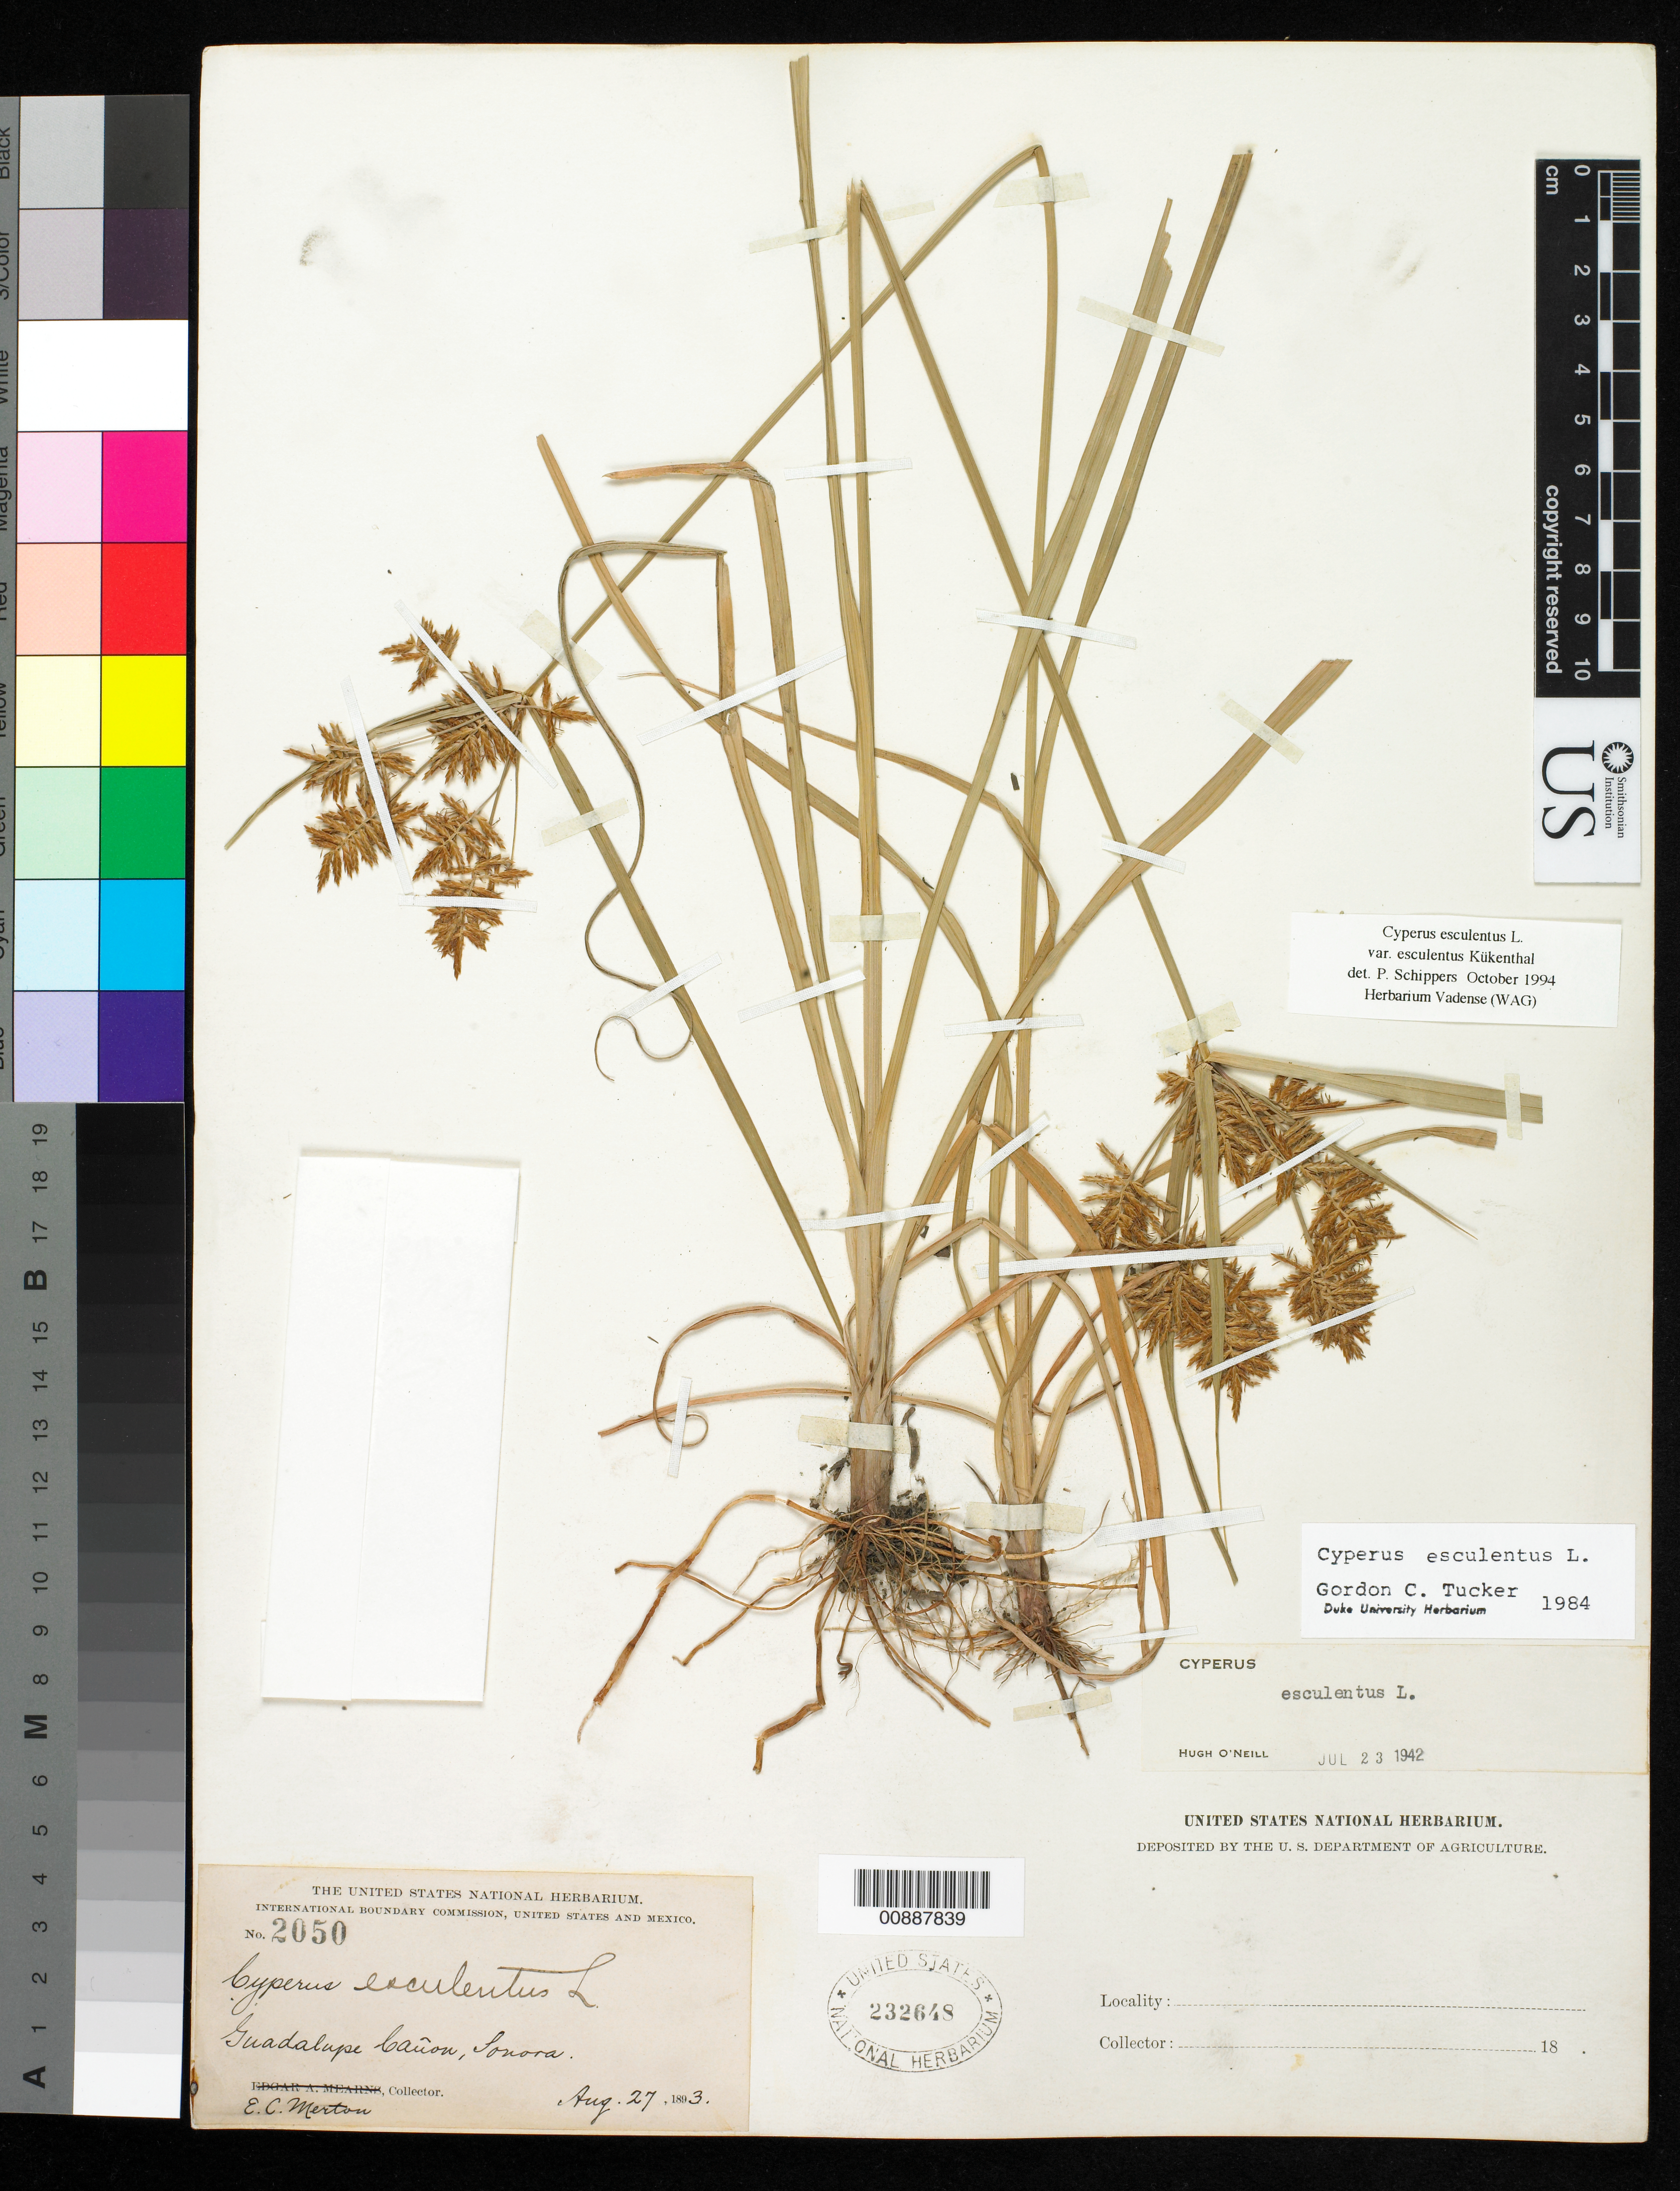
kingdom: Plantae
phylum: Tracheophyta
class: Liliopsida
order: Poales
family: Cyperaceae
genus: Cyperus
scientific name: Cyperus esculentus var. esculentus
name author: L.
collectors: E. Merton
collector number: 2050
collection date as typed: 27 Aug 1893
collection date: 1893-08-27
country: Mexico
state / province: Sonora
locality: Guadalupe Cañon, Sonora.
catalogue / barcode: US 232648